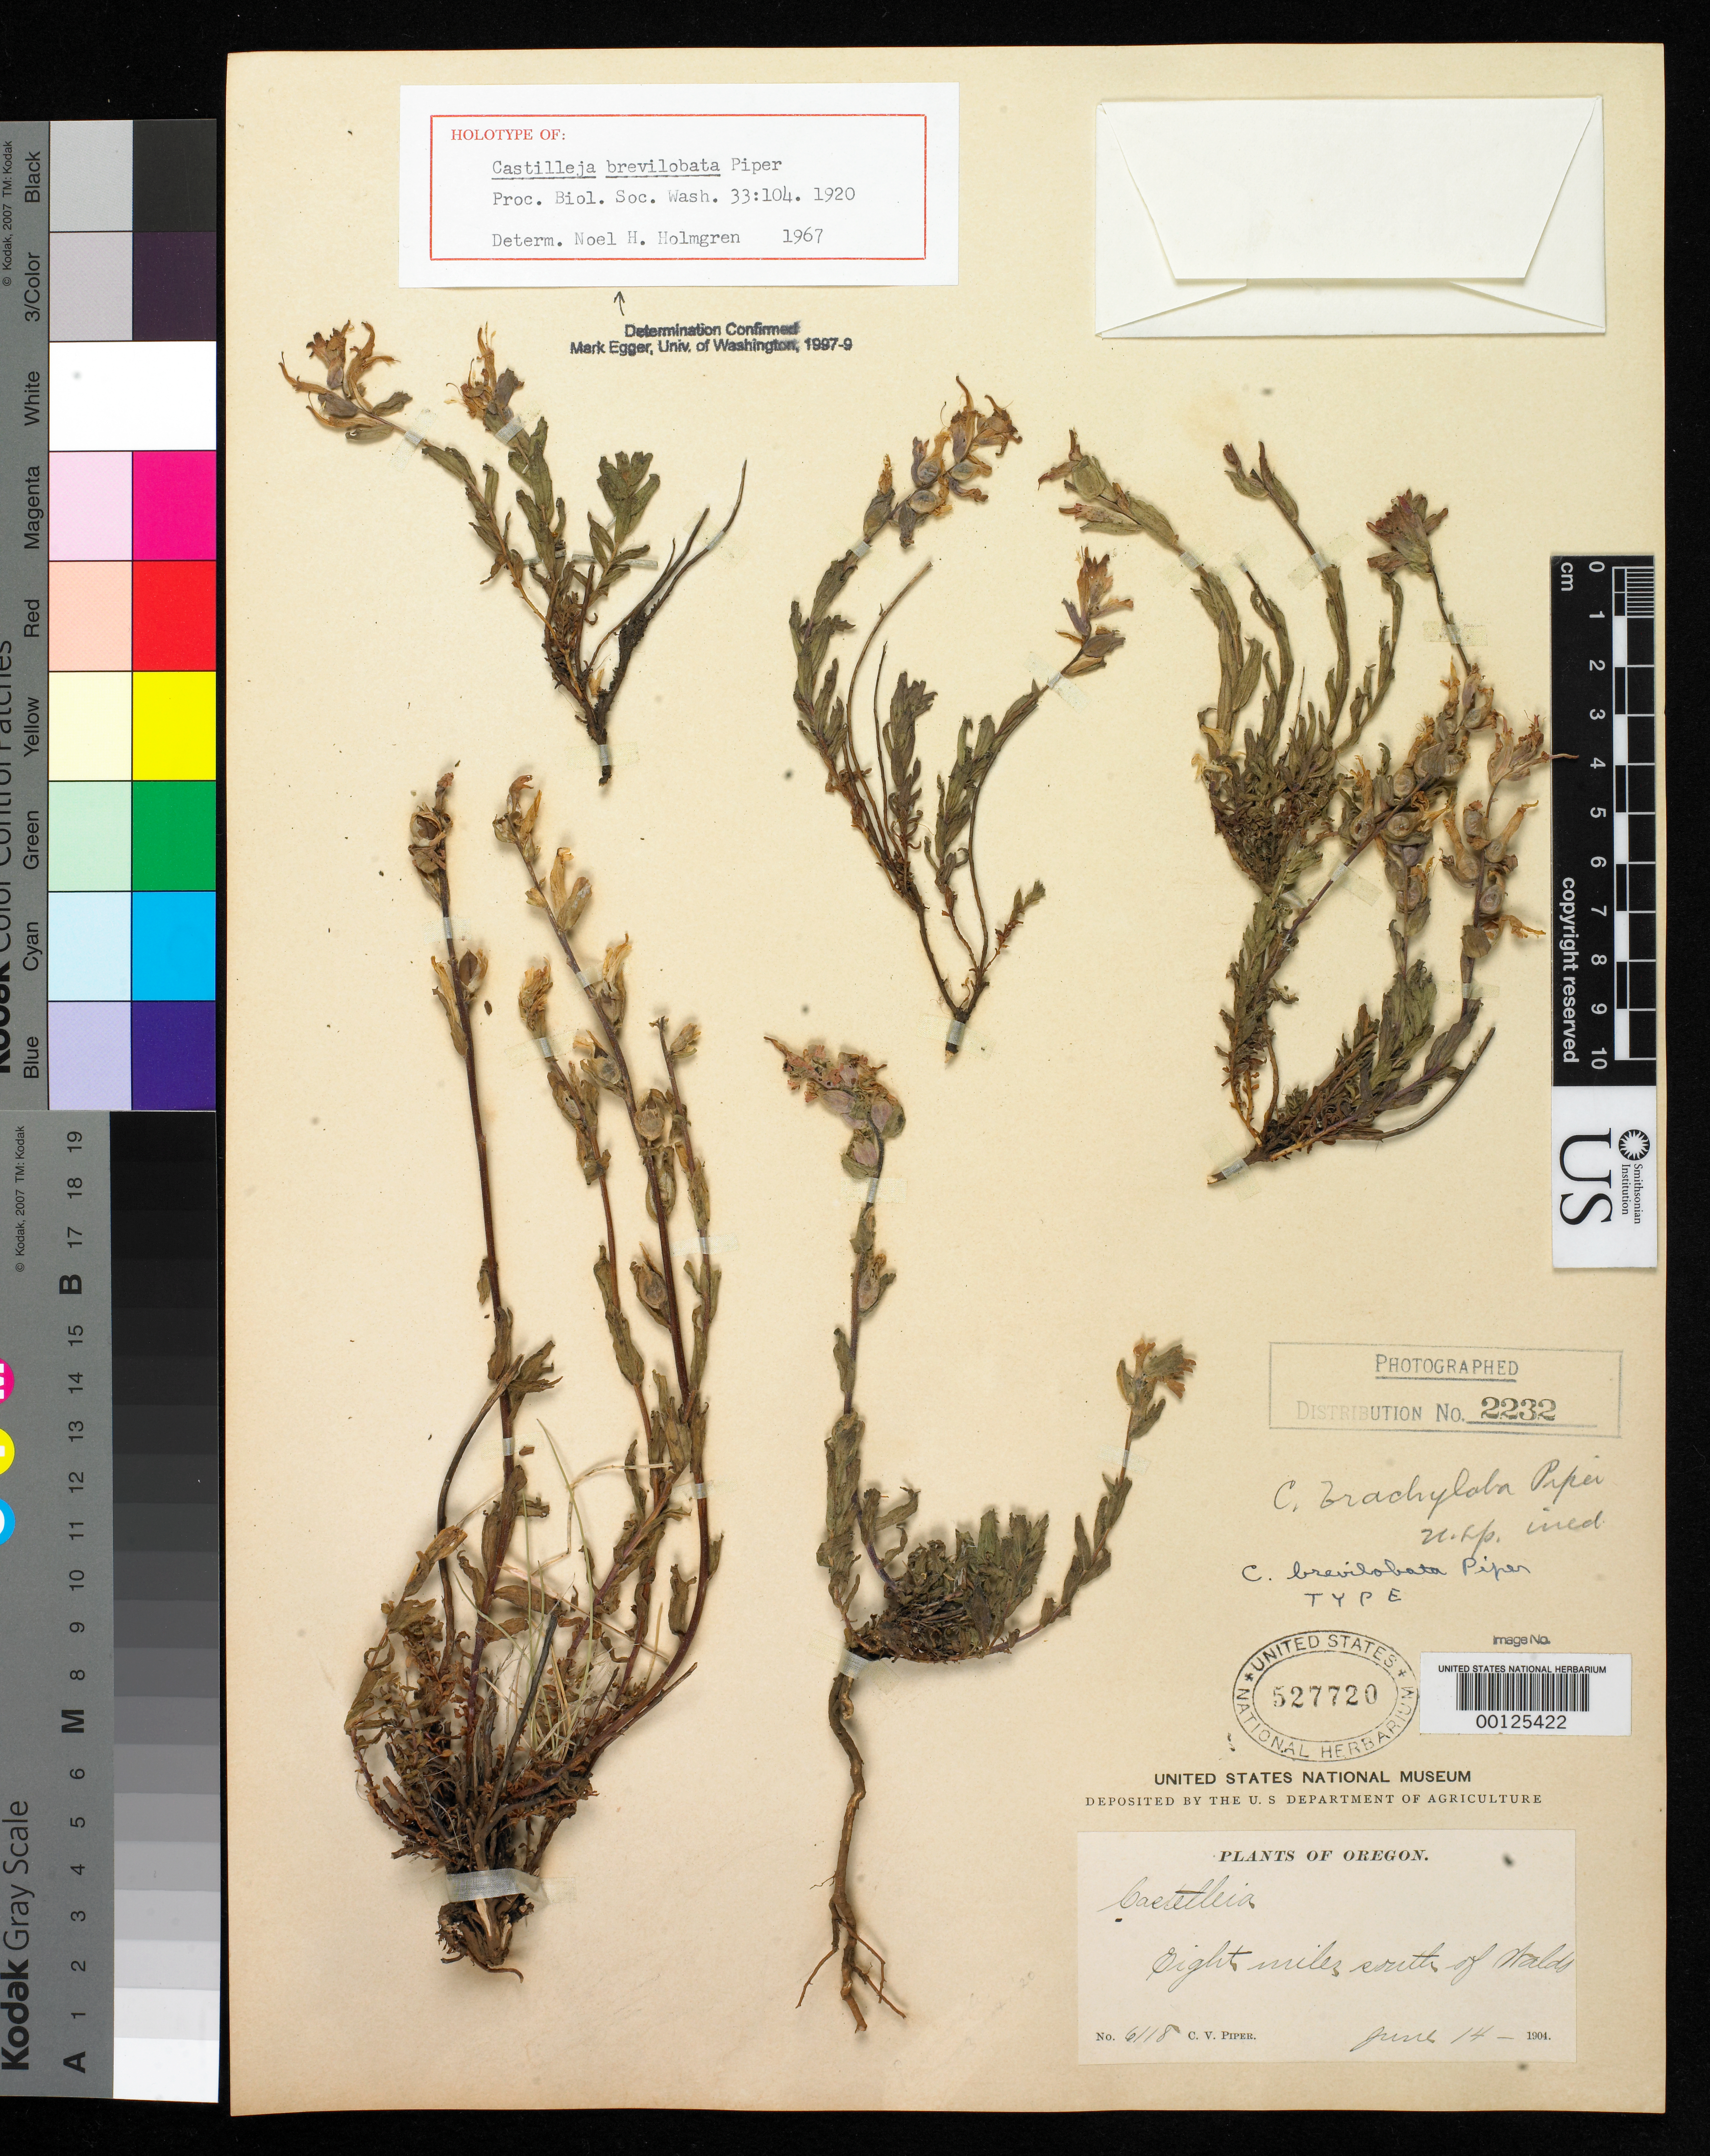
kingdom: Plantae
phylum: Tracheophyta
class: Magnoliopsida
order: Lamiales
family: Orobanchaceae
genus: Castilleja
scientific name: Castilleja brevilobata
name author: Piper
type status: Holotype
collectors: C. V. Piper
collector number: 6118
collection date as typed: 14 Jun 1904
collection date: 1904-06-14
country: United States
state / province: Oregon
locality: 8 mi S of Waldo.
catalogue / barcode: US 527720